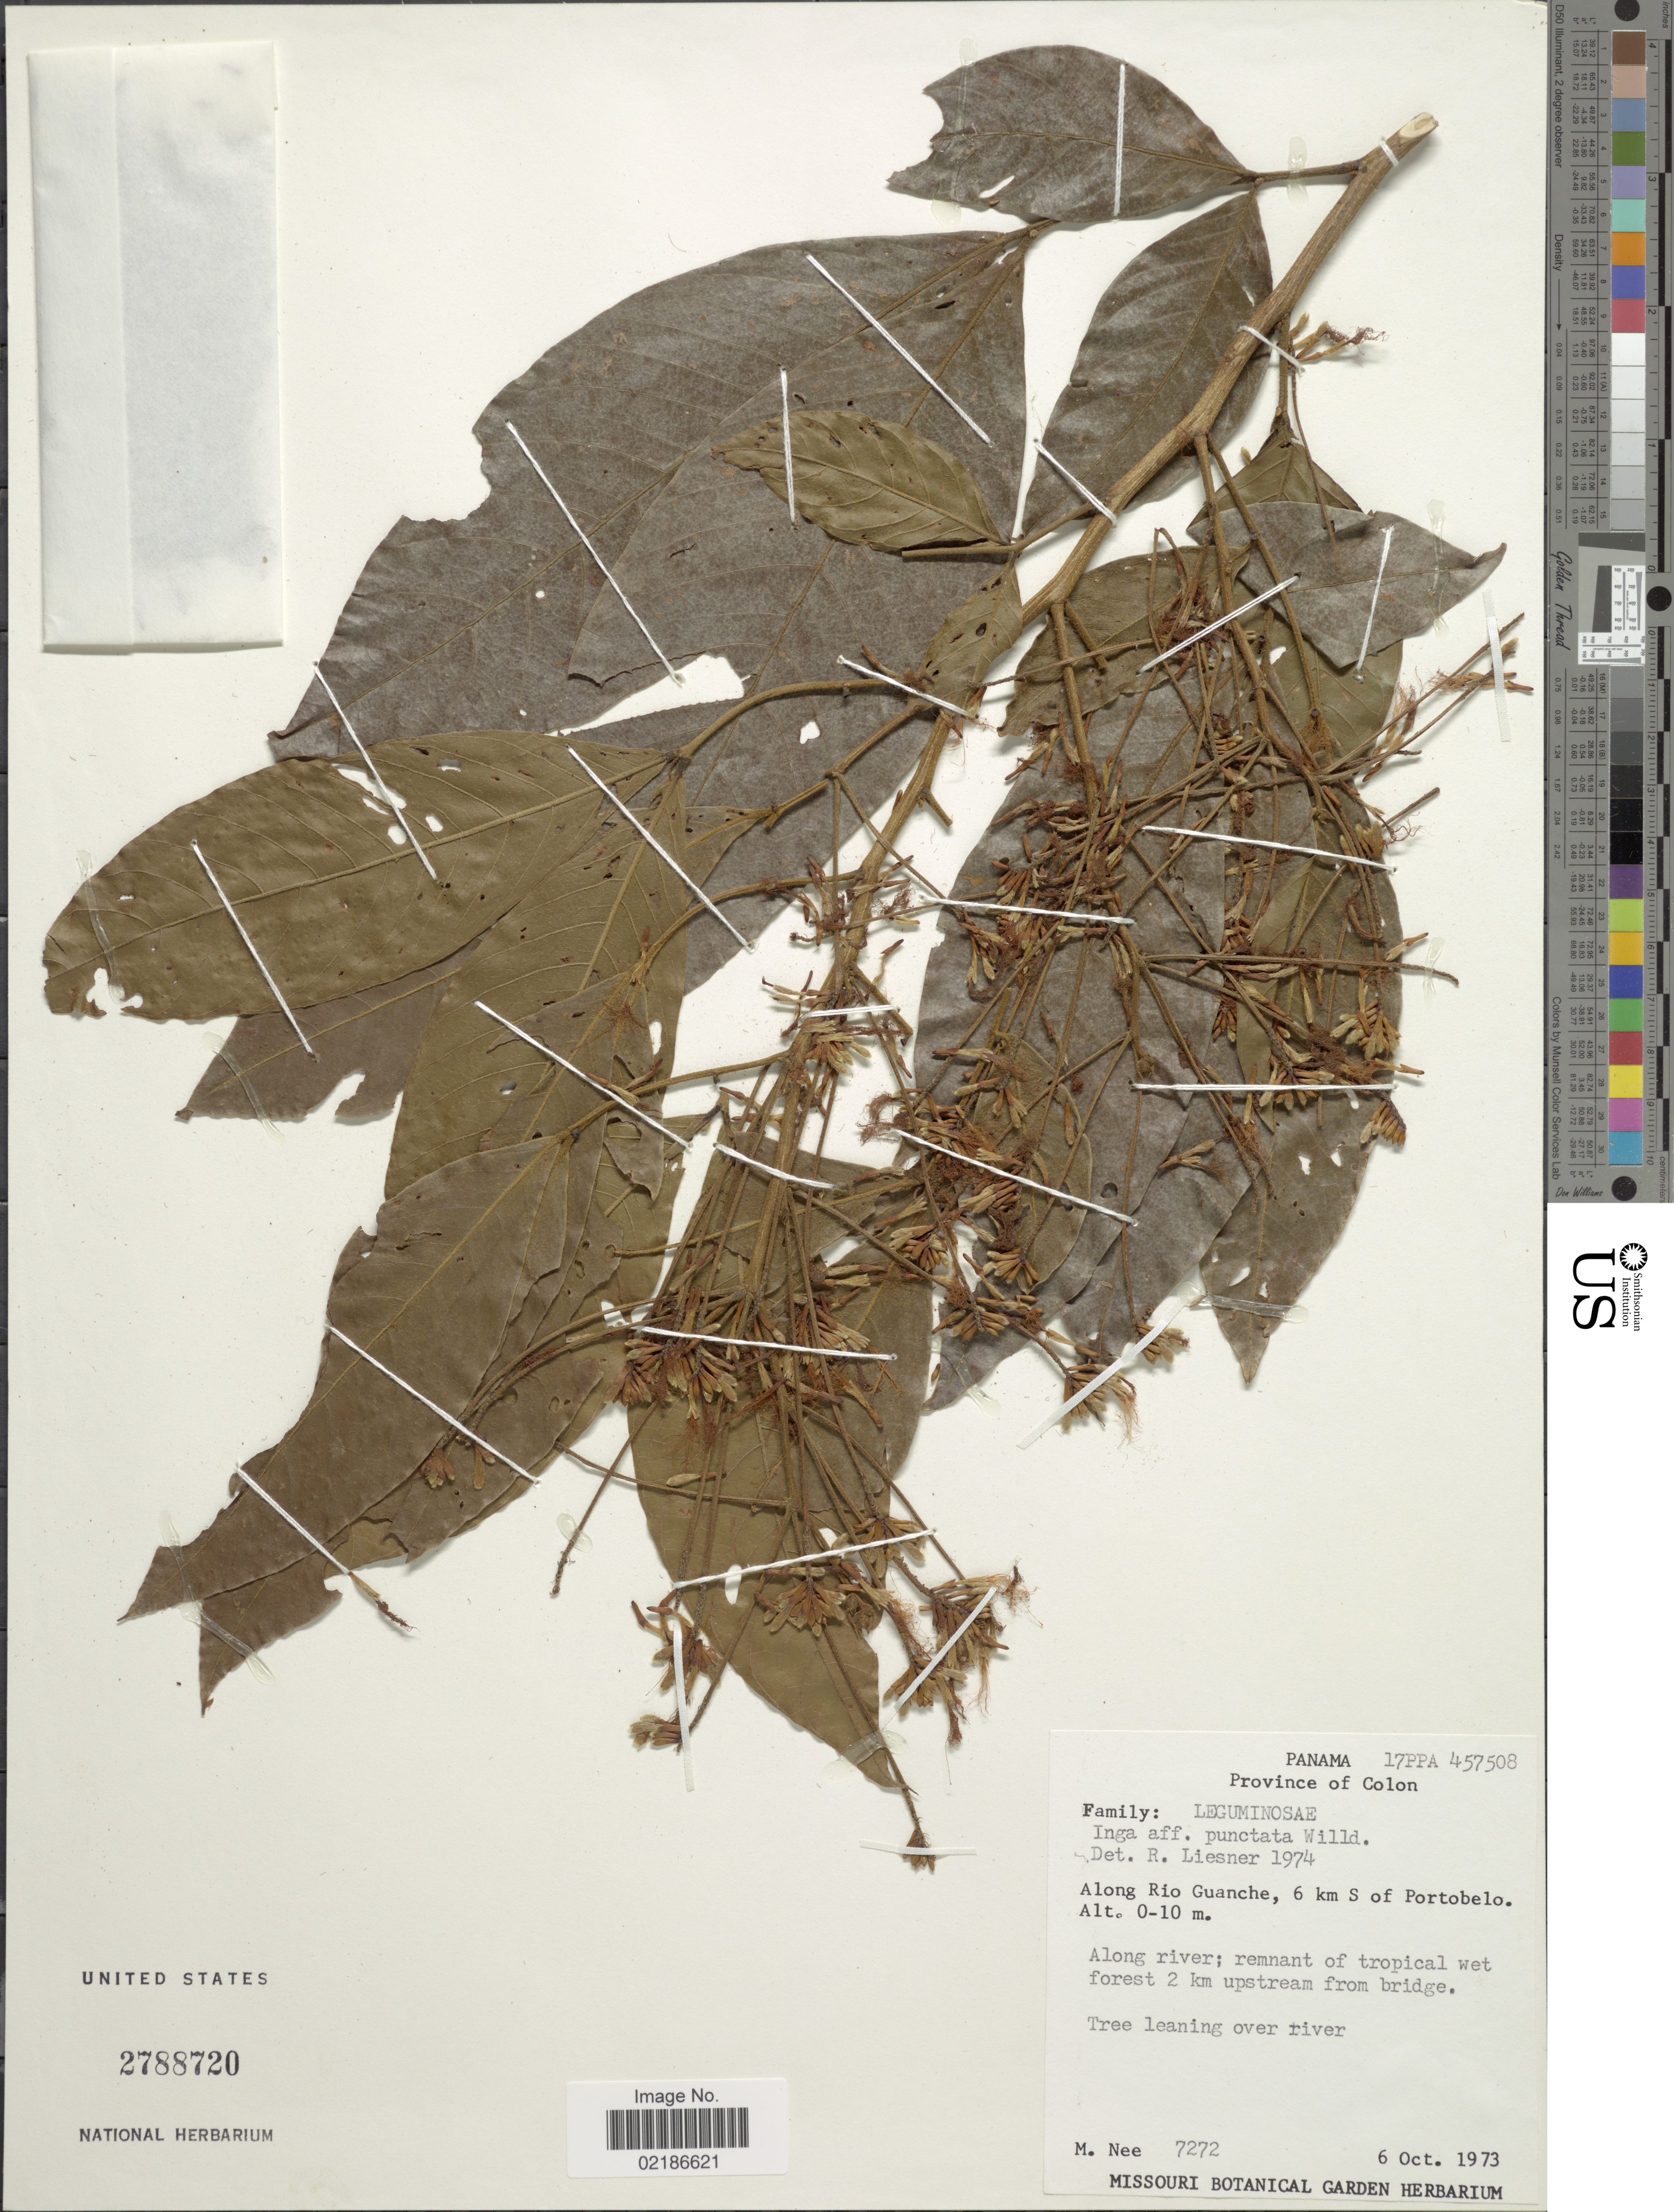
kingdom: Plantae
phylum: Tracheophyta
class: Magnoliopsida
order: Fabales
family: Fabaceae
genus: Inga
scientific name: Inga punctata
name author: Willd.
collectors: M. Nee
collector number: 7272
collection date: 1973-10-06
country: Panama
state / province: Colón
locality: Along Rio Guanche, 6 km S of Portobelo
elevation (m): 0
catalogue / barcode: US 2788720